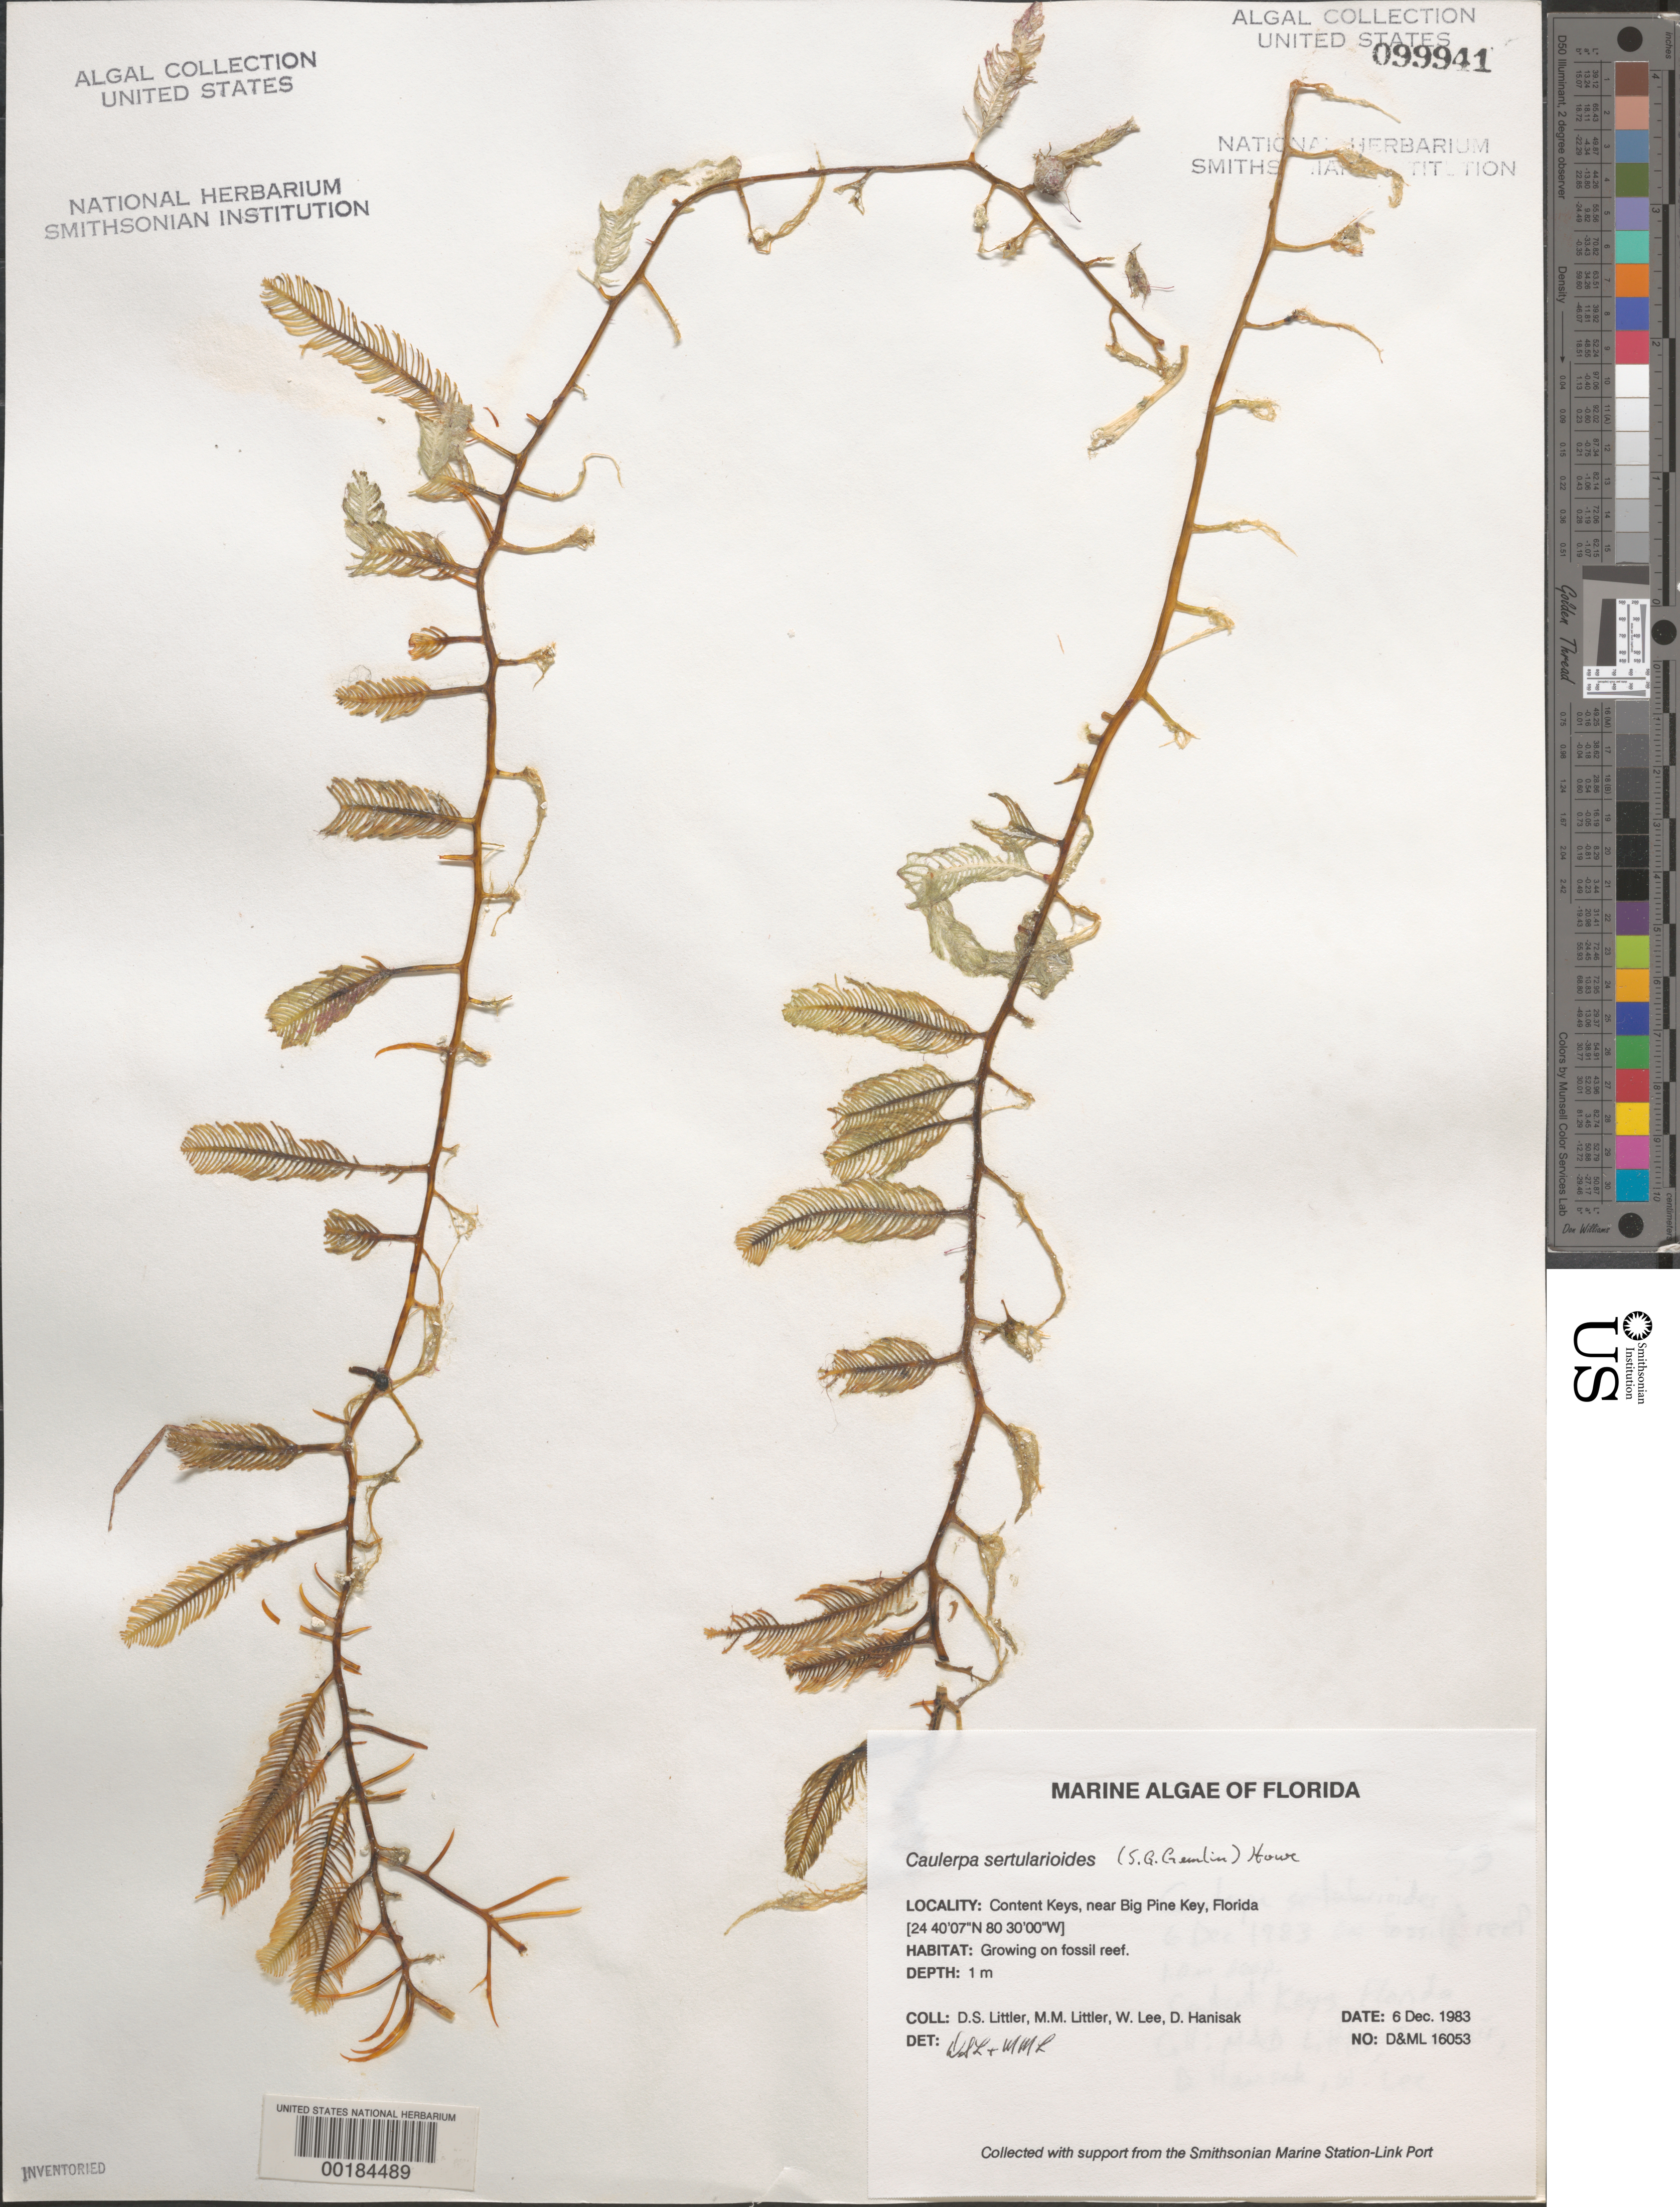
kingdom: Plantae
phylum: Chlorophyta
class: Ulvophyceae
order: Bryopsidales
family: Caulerpaceae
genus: Caulerpa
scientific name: Caulerpa sertularioides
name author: (S.G. Gmel.) M. Howe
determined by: Littler, D. S.; Littler, M. M.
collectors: D. S. Littler, M. M. Littler, W. Lee & M. Hanisak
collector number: D&ML 16053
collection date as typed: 06 Dec 1983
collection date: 1983-12-06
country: United States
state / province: Florida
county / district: Monroe County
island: Content Keys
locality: Near Big Pine Key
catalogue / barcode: US 99941